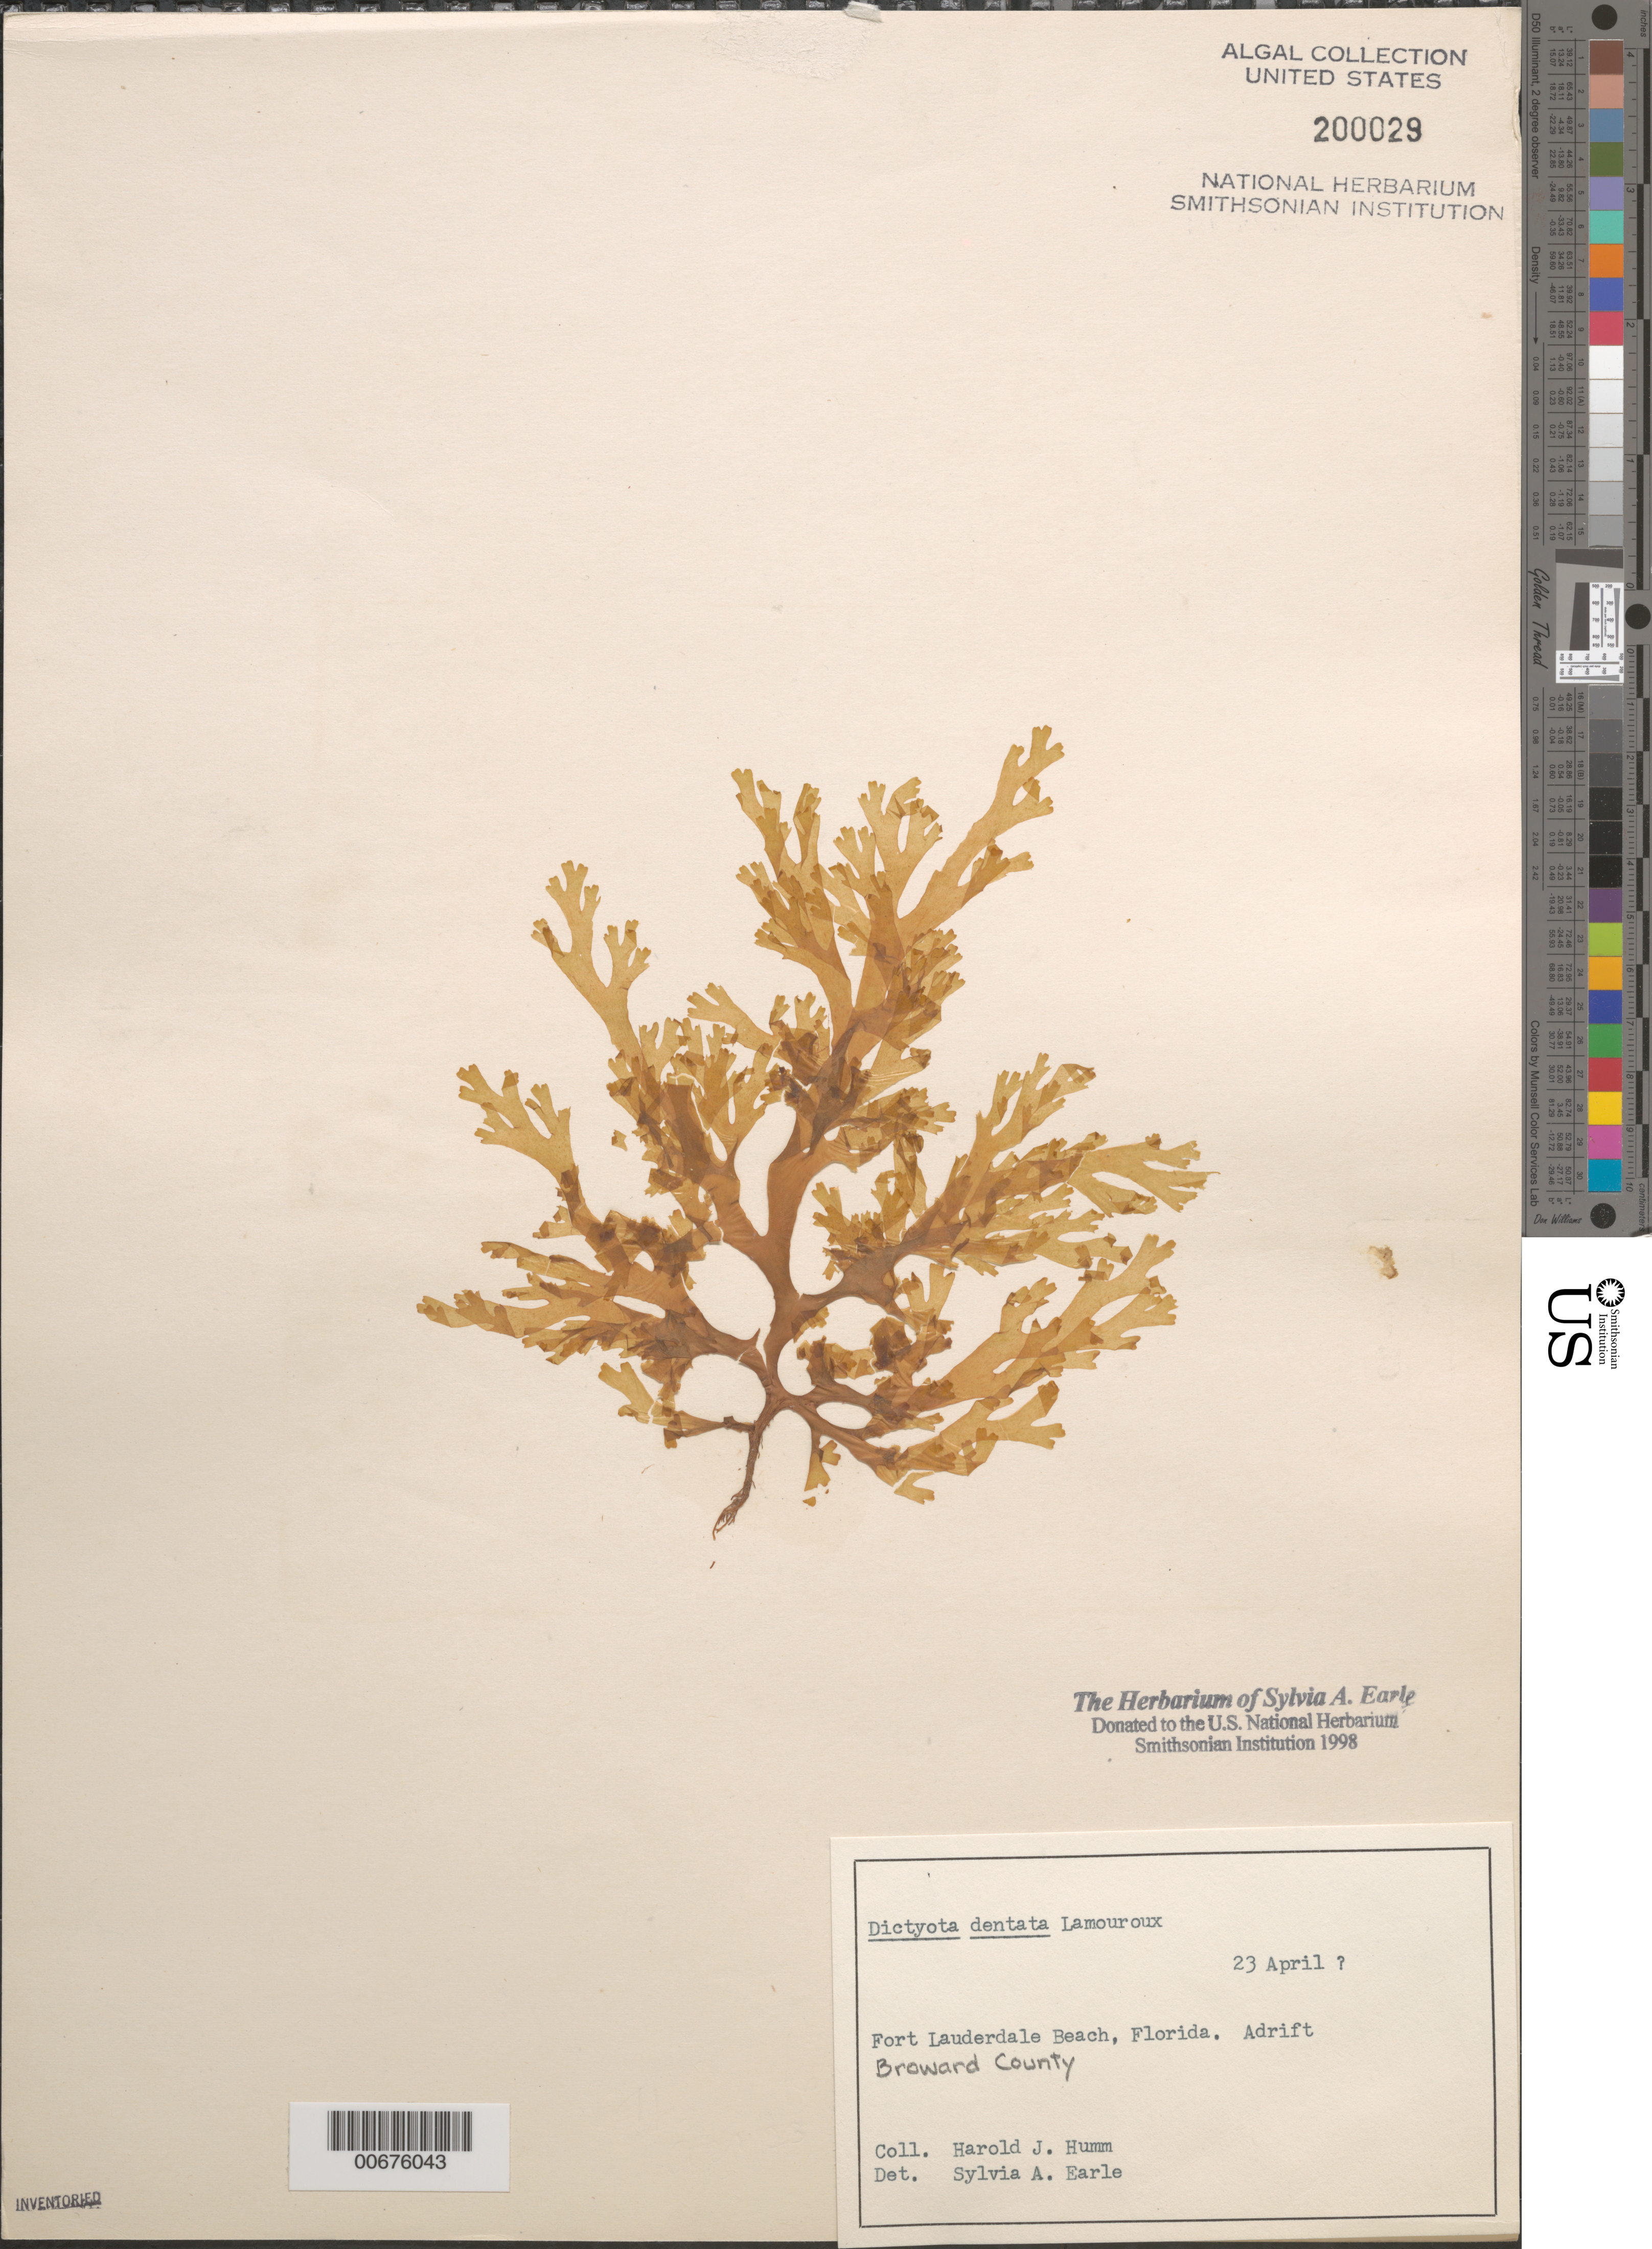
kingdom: Chromista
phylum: Ochrophyta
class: Phaeophyceae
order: Dictyotales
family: Dictyotaceae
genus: Dictyota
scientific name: Dictyota mertensii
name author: (C. Mart.) Kütz.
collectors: H. J. Humm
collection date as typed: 23 Apr 19--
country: United States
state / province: Florida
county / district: Broward County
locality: Fort Lauderdale Beach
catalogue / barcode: US 200029